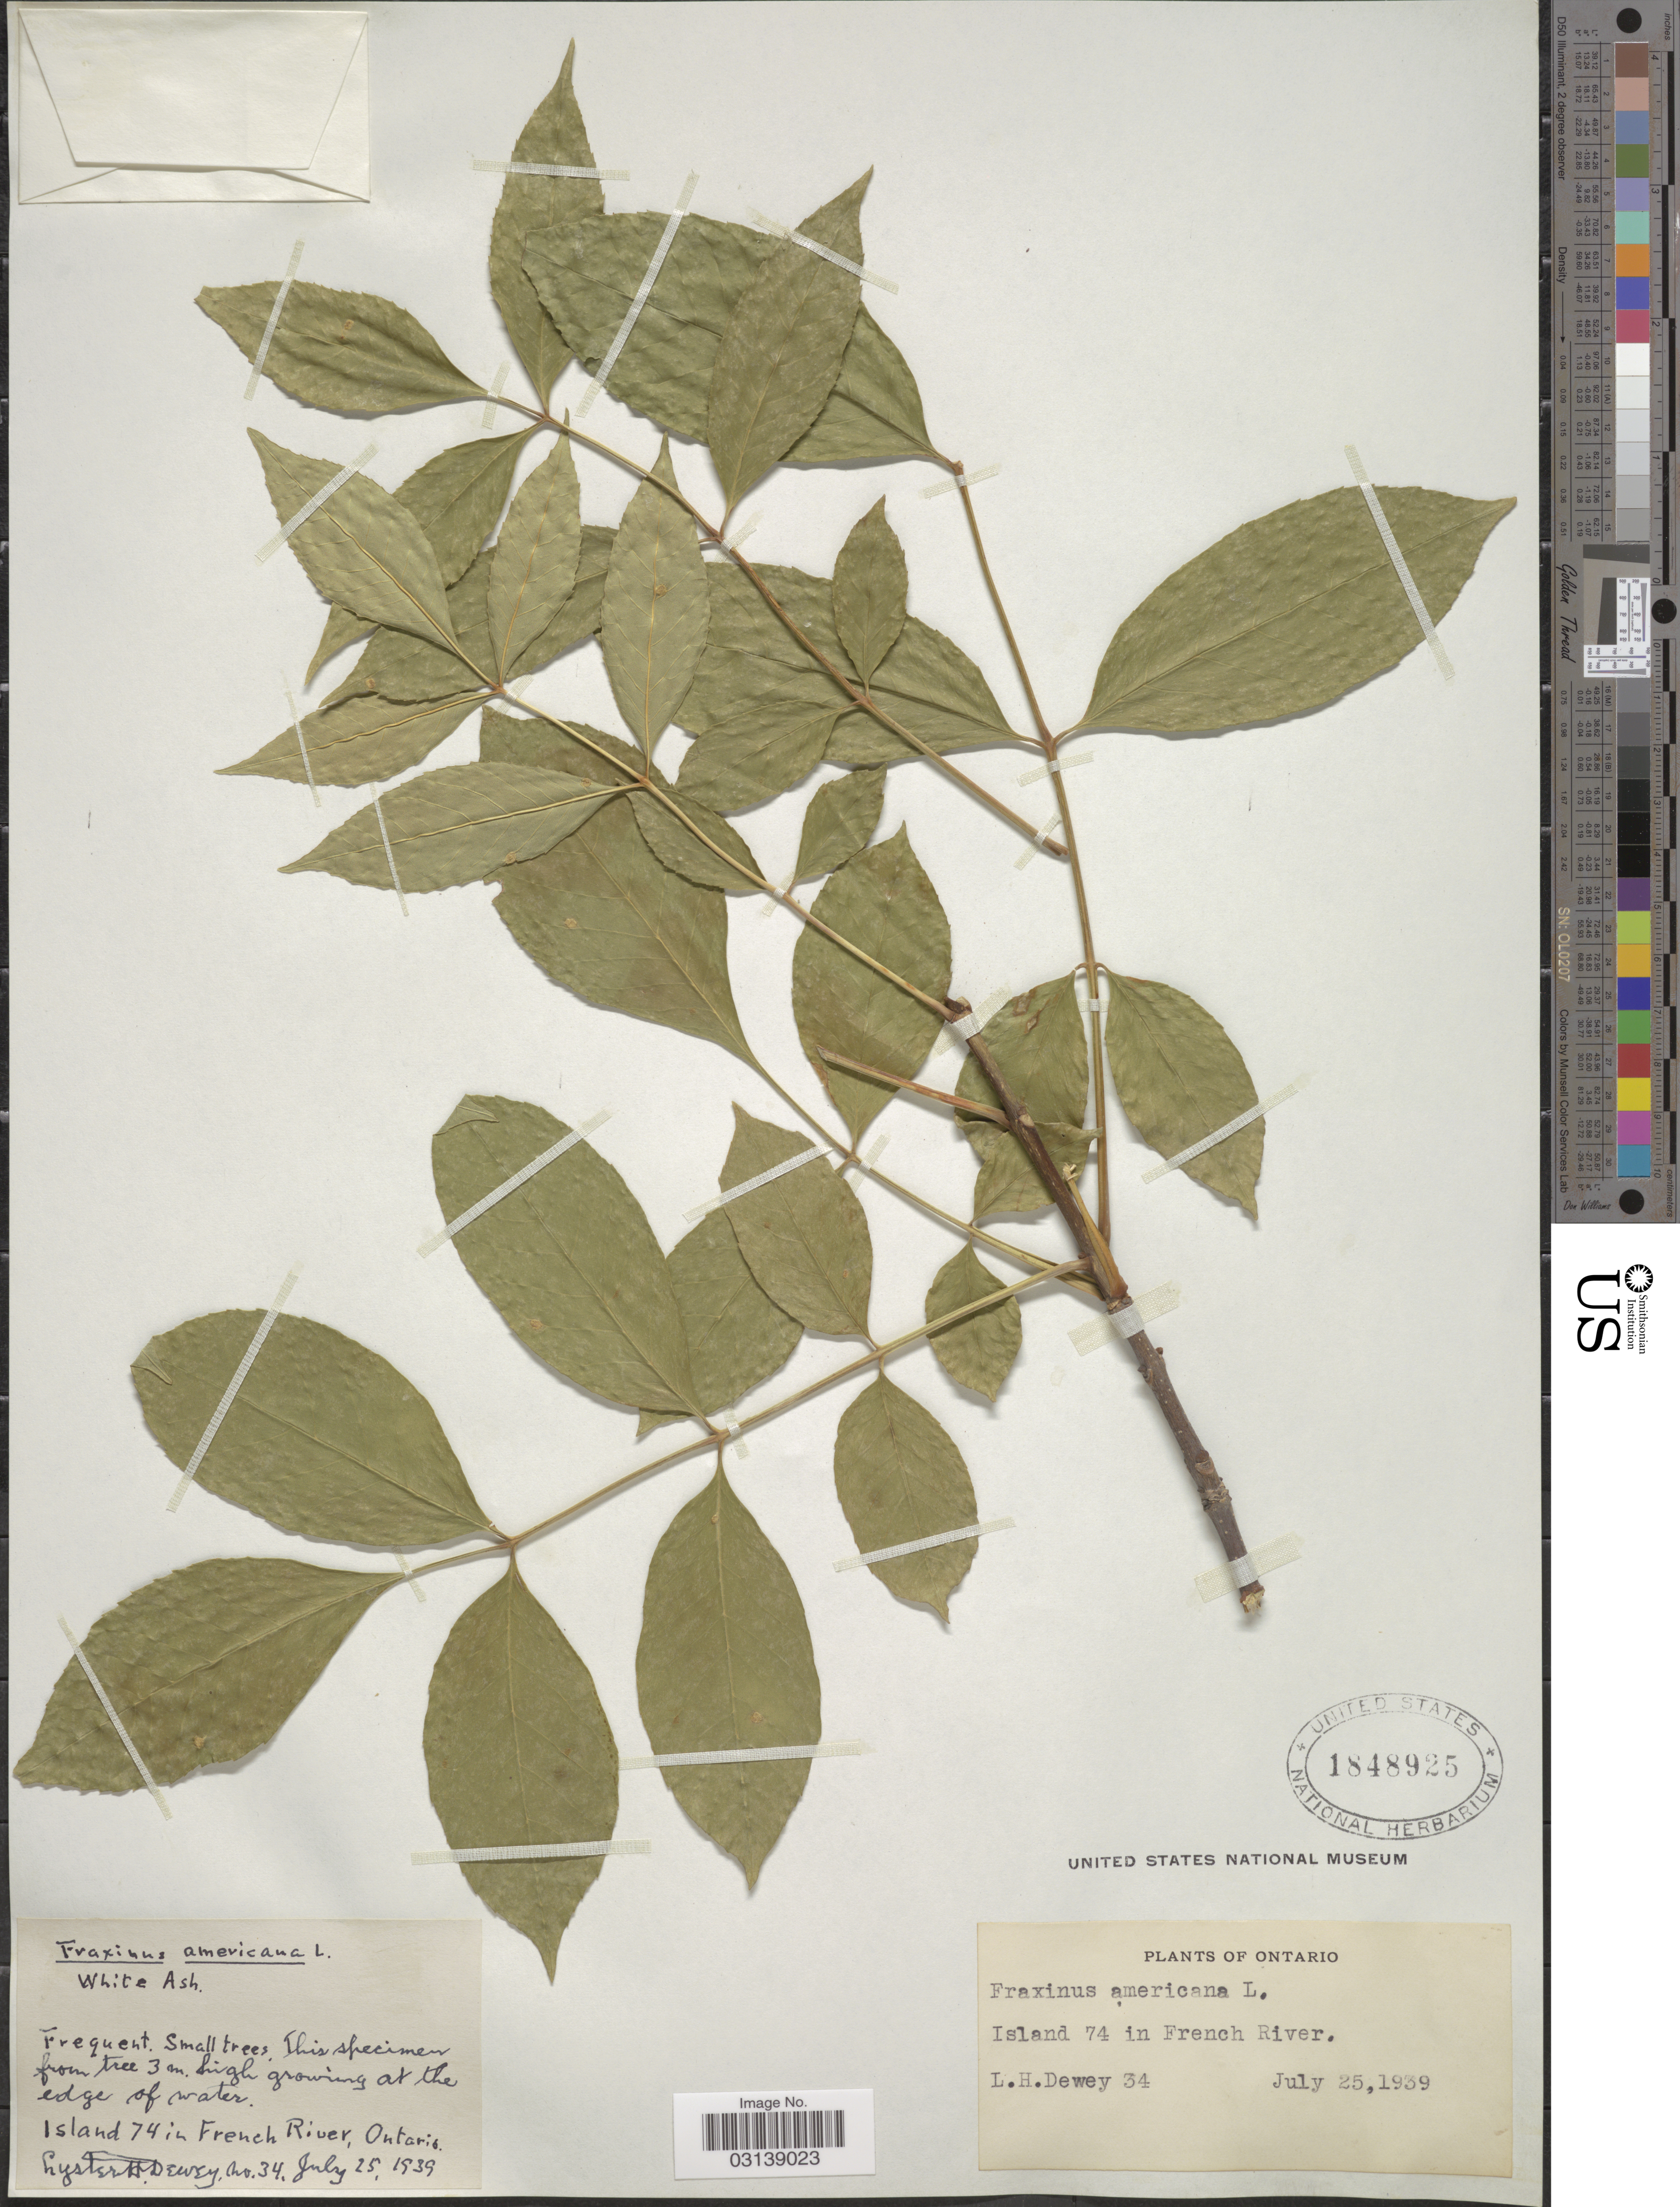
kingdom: Plantae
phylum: Tracheophyta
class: Magnoliopsida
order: Lamiales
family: Oleaceae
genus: Fraxinus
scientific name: Fraxinus pennsylvanica var. lanceolata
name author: Sarg.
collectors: L. H. Dewey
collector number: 34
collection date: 1939-07-25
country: Canada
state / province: Ontario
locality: Island 74 in French River.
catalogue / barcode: US 1848925